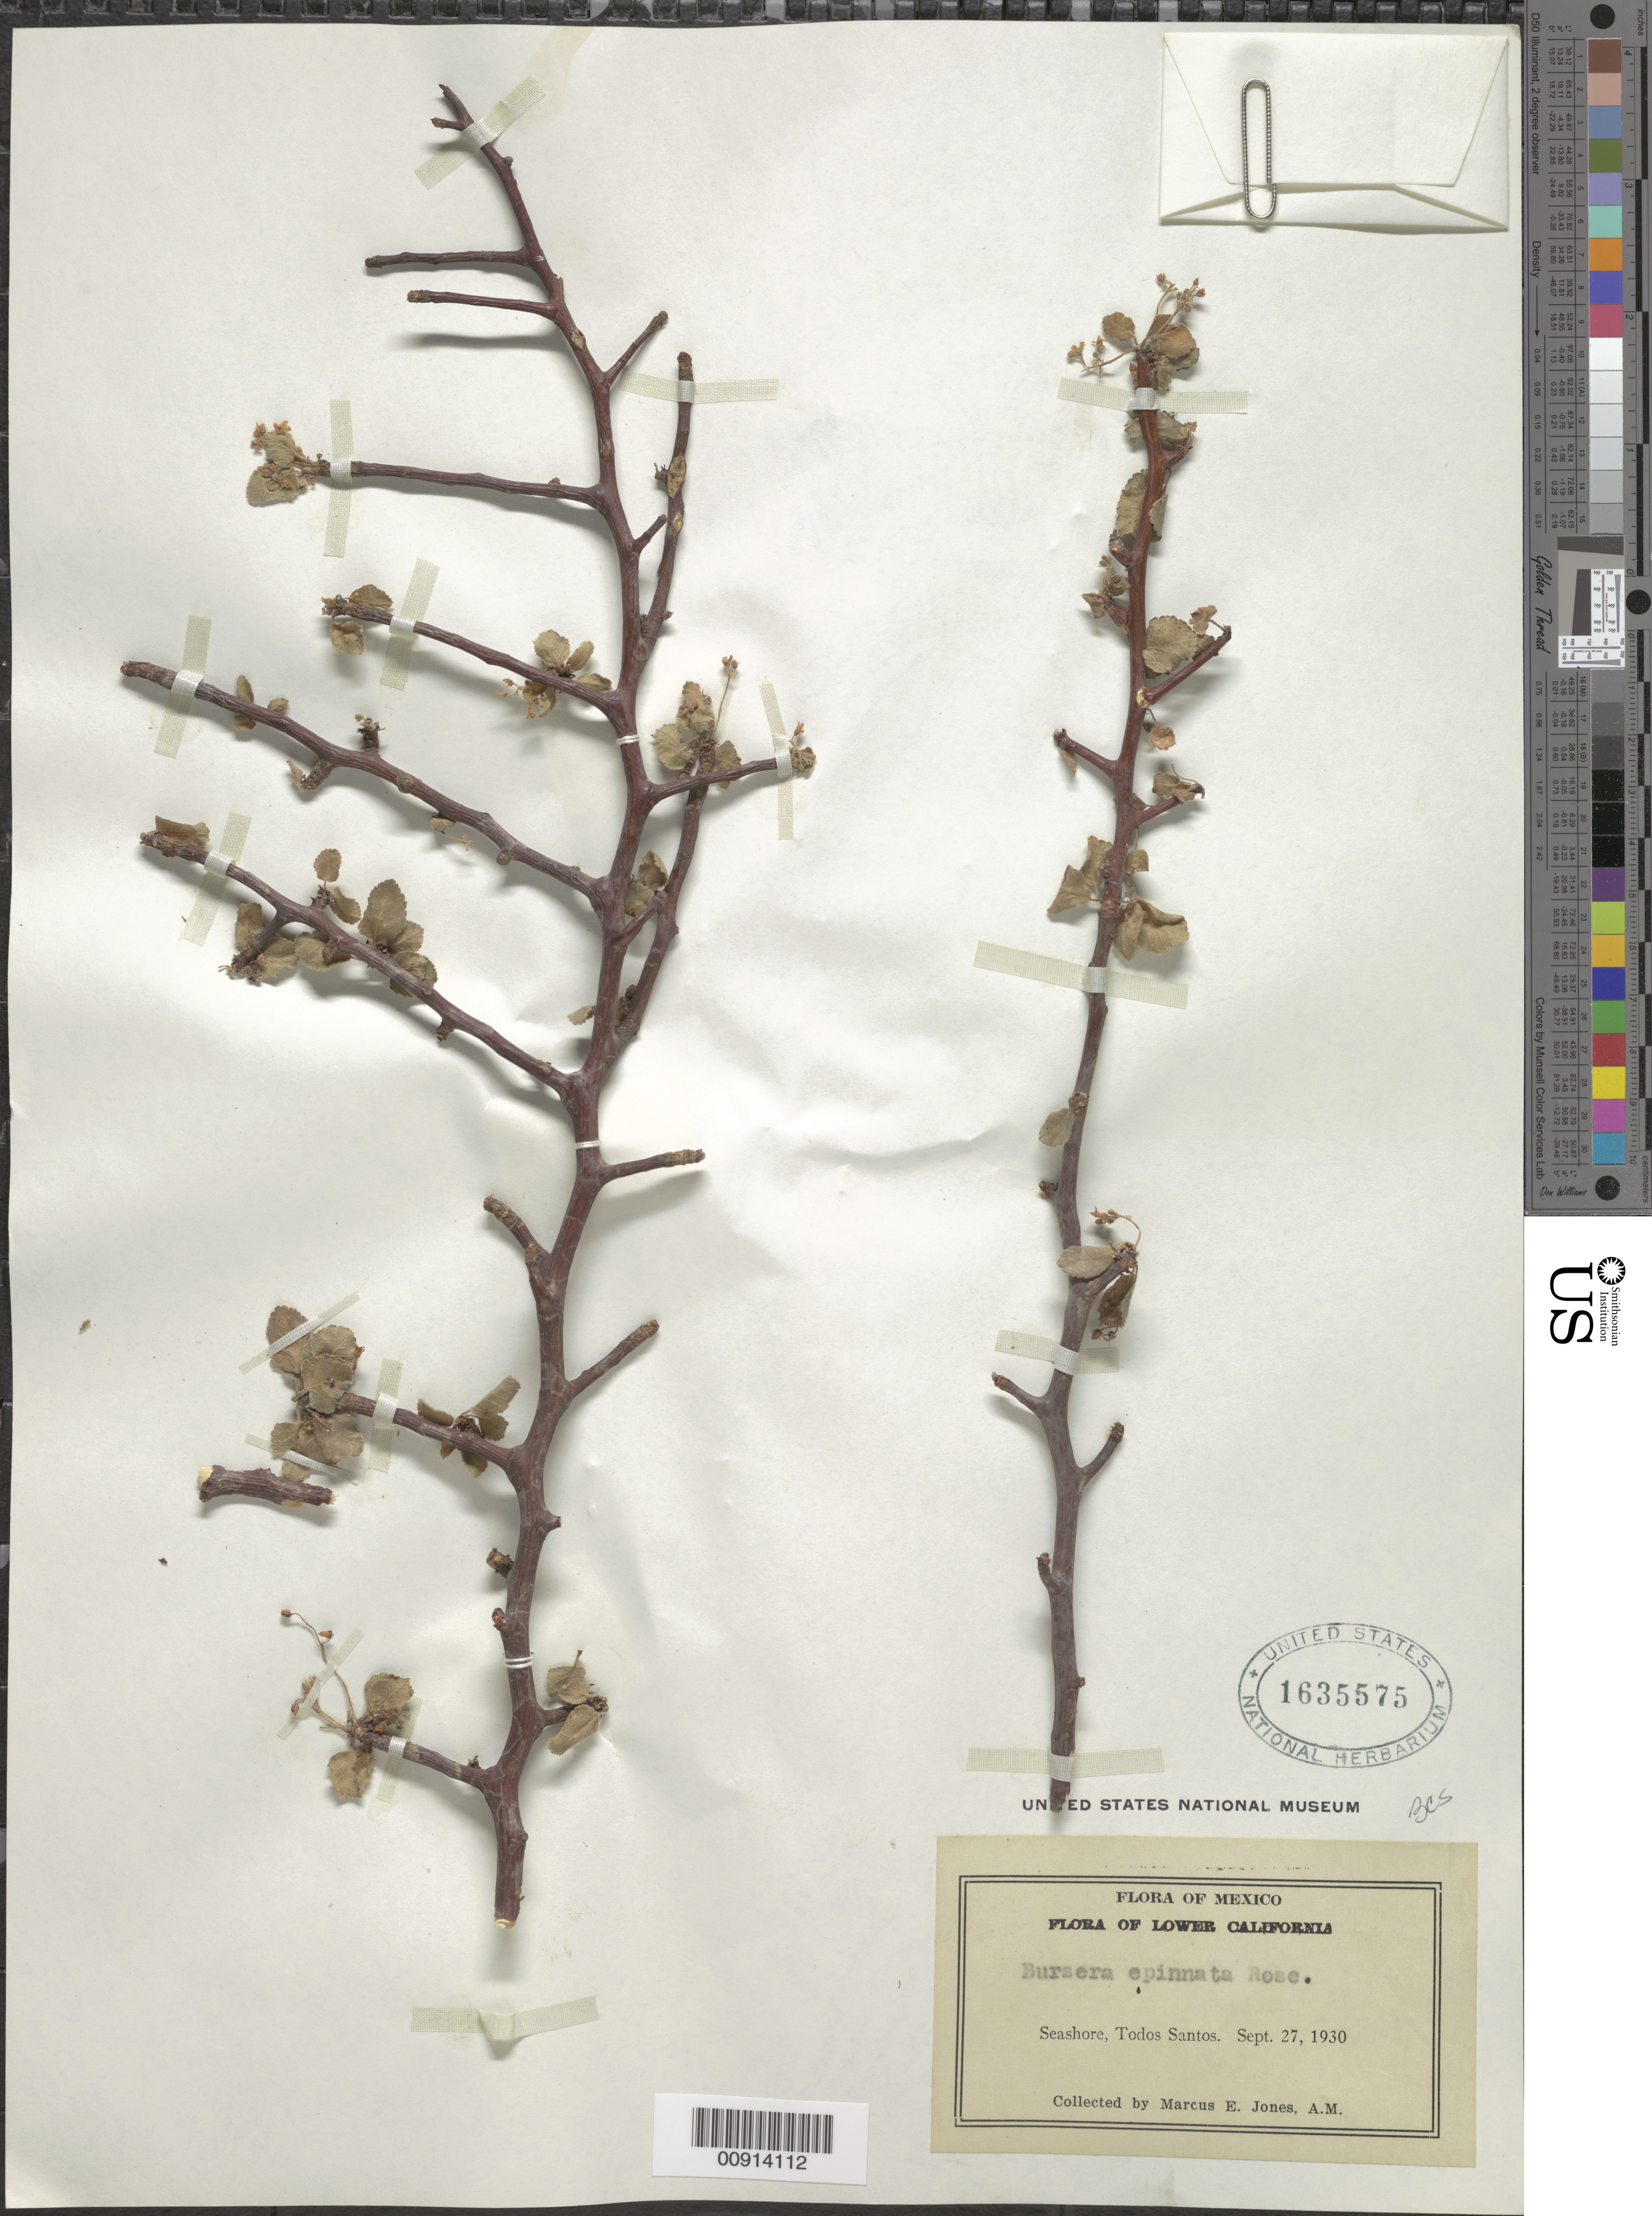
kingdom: Plantae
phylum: Tracheophyta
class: Magnoliopsida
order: Sapindales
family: Burseraceae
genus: Bursera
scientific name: Bursera epinnata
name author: (Rose) Engl.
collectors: M. E. Jones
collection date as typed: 27 Sep 1930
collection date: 1930-09-27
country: Mexico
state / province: Baja California Sur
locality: Todos Santos, Lower California.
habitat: Seashore.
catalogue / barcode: US 1635575